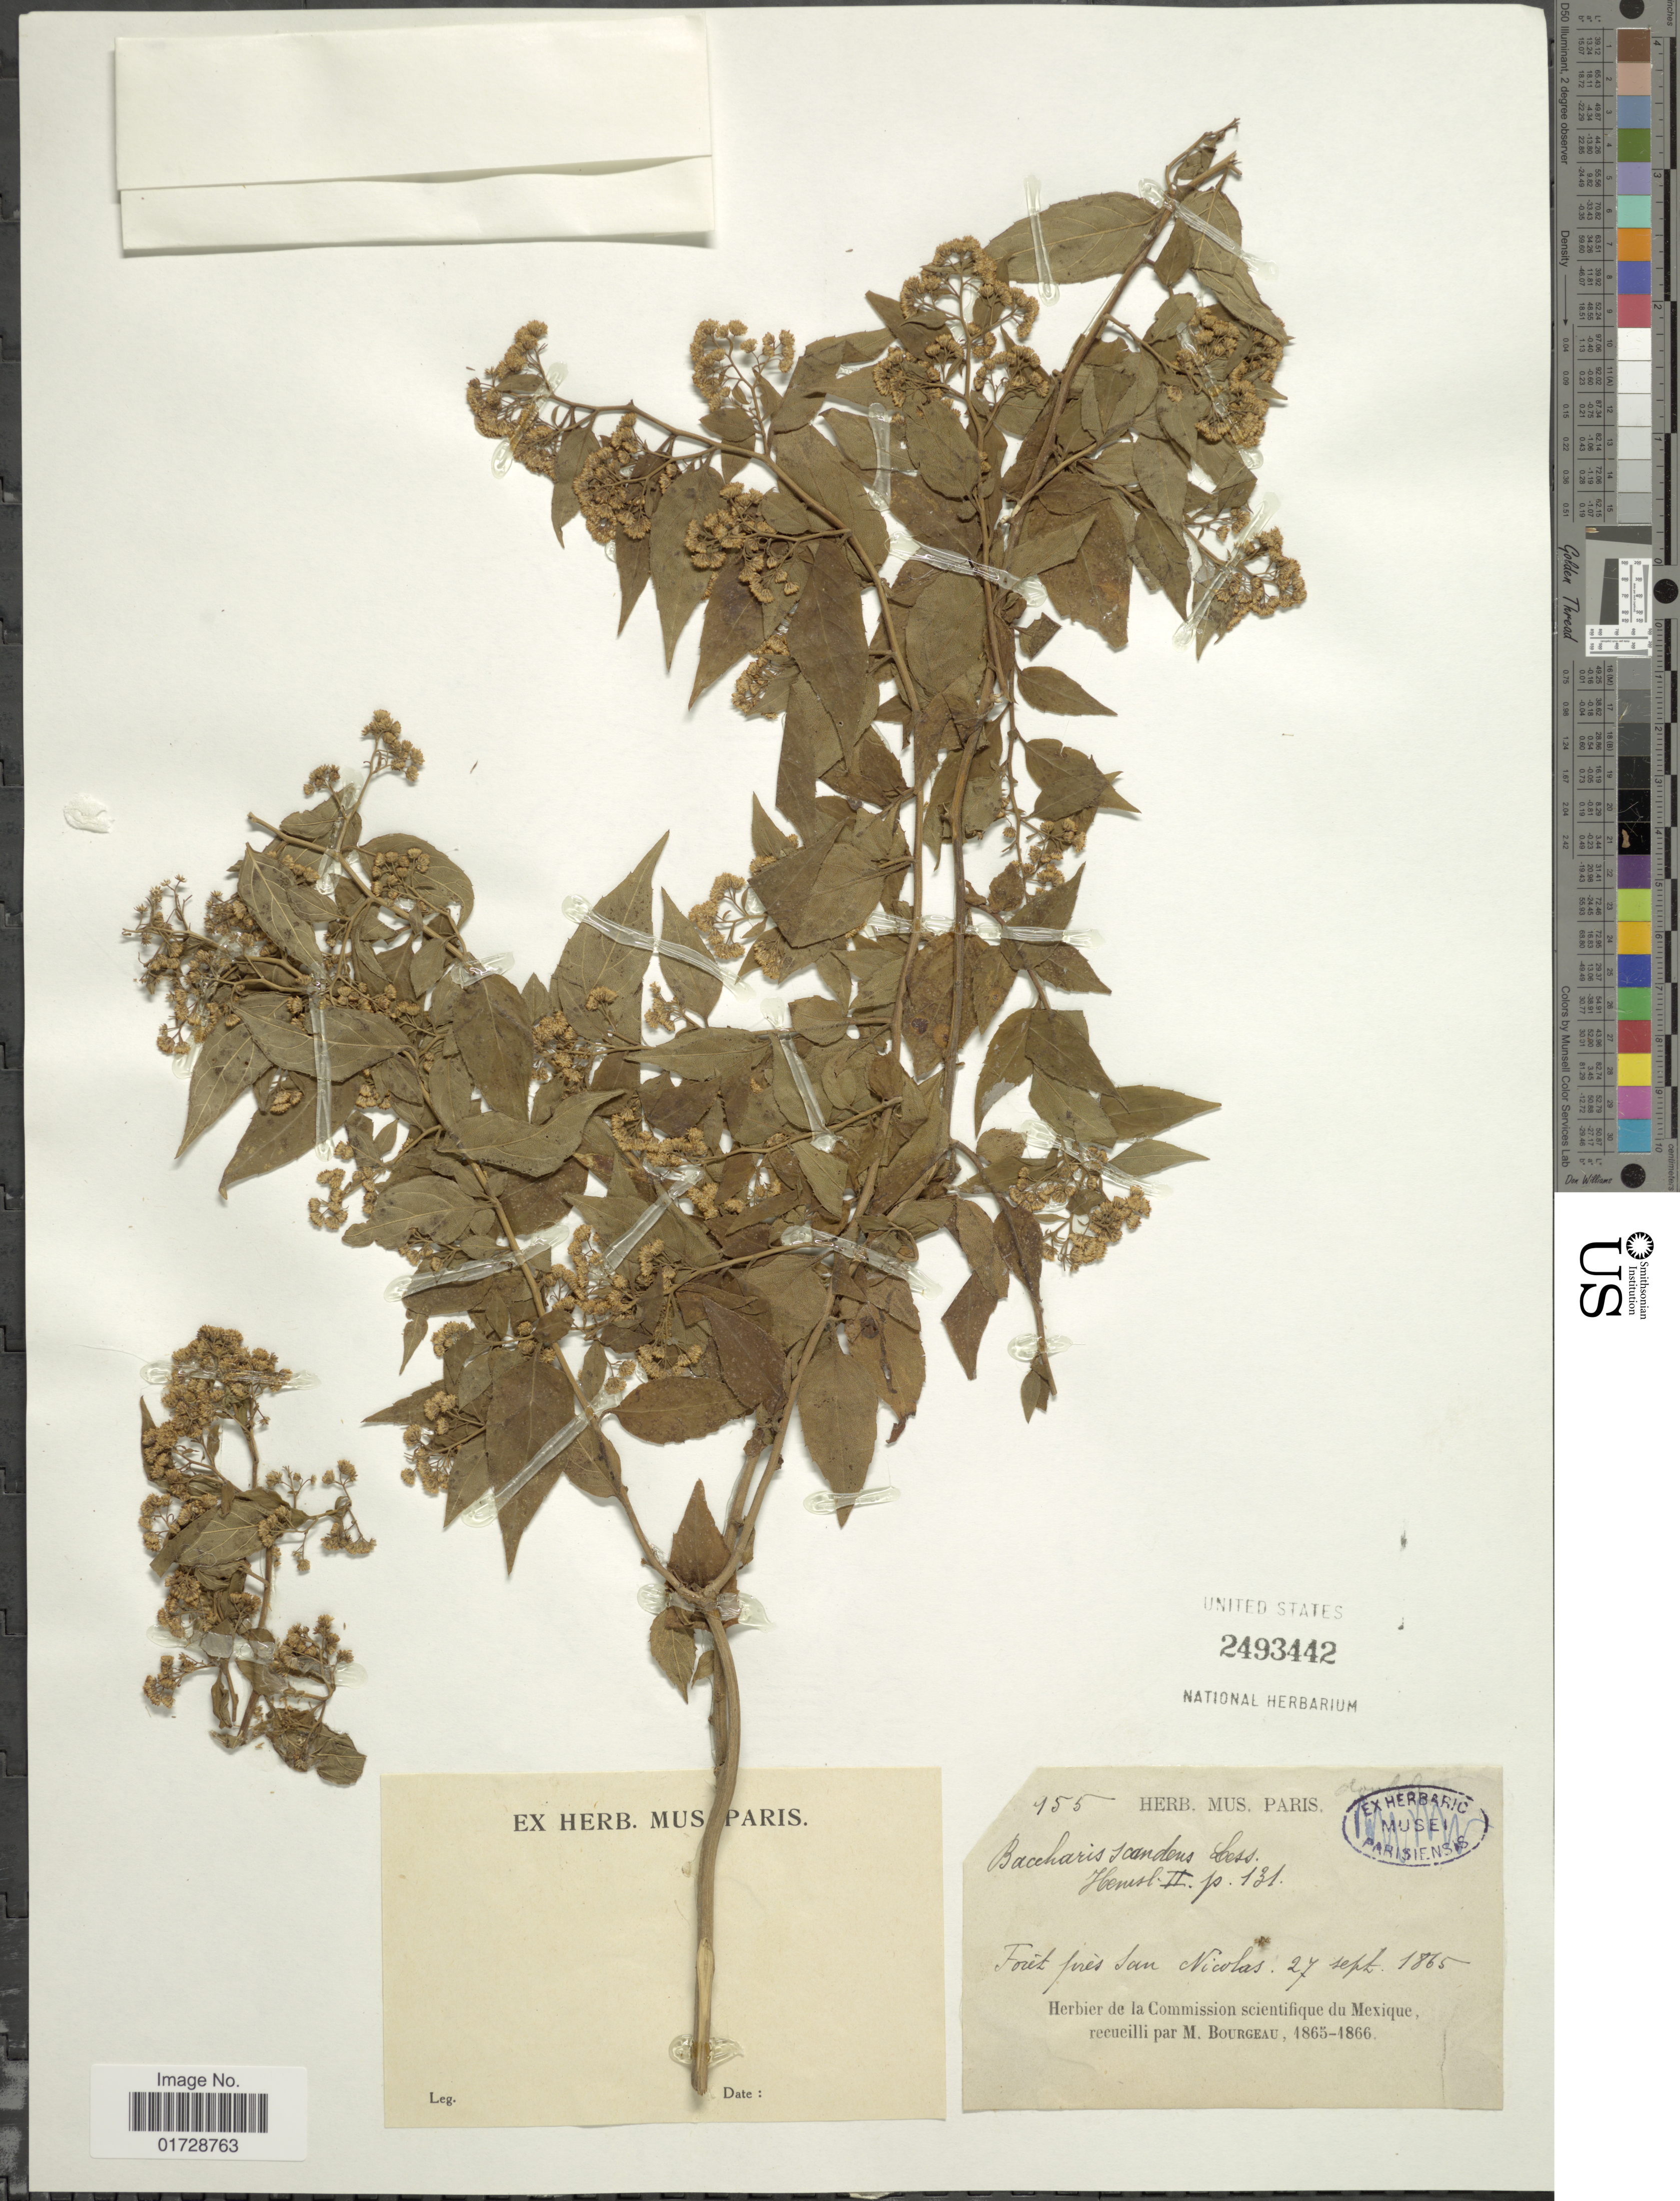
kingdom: Plantae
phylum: Tracheophyta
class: Magnoliopsida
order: Asterales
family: Asteraceae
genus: Archibaccharis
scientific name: Archibaccharis sp.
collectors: M. Bourgeau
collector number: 955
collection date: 1865-09-27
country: Mexico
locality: Foret pres San Nicolas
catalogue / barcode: US 2493442